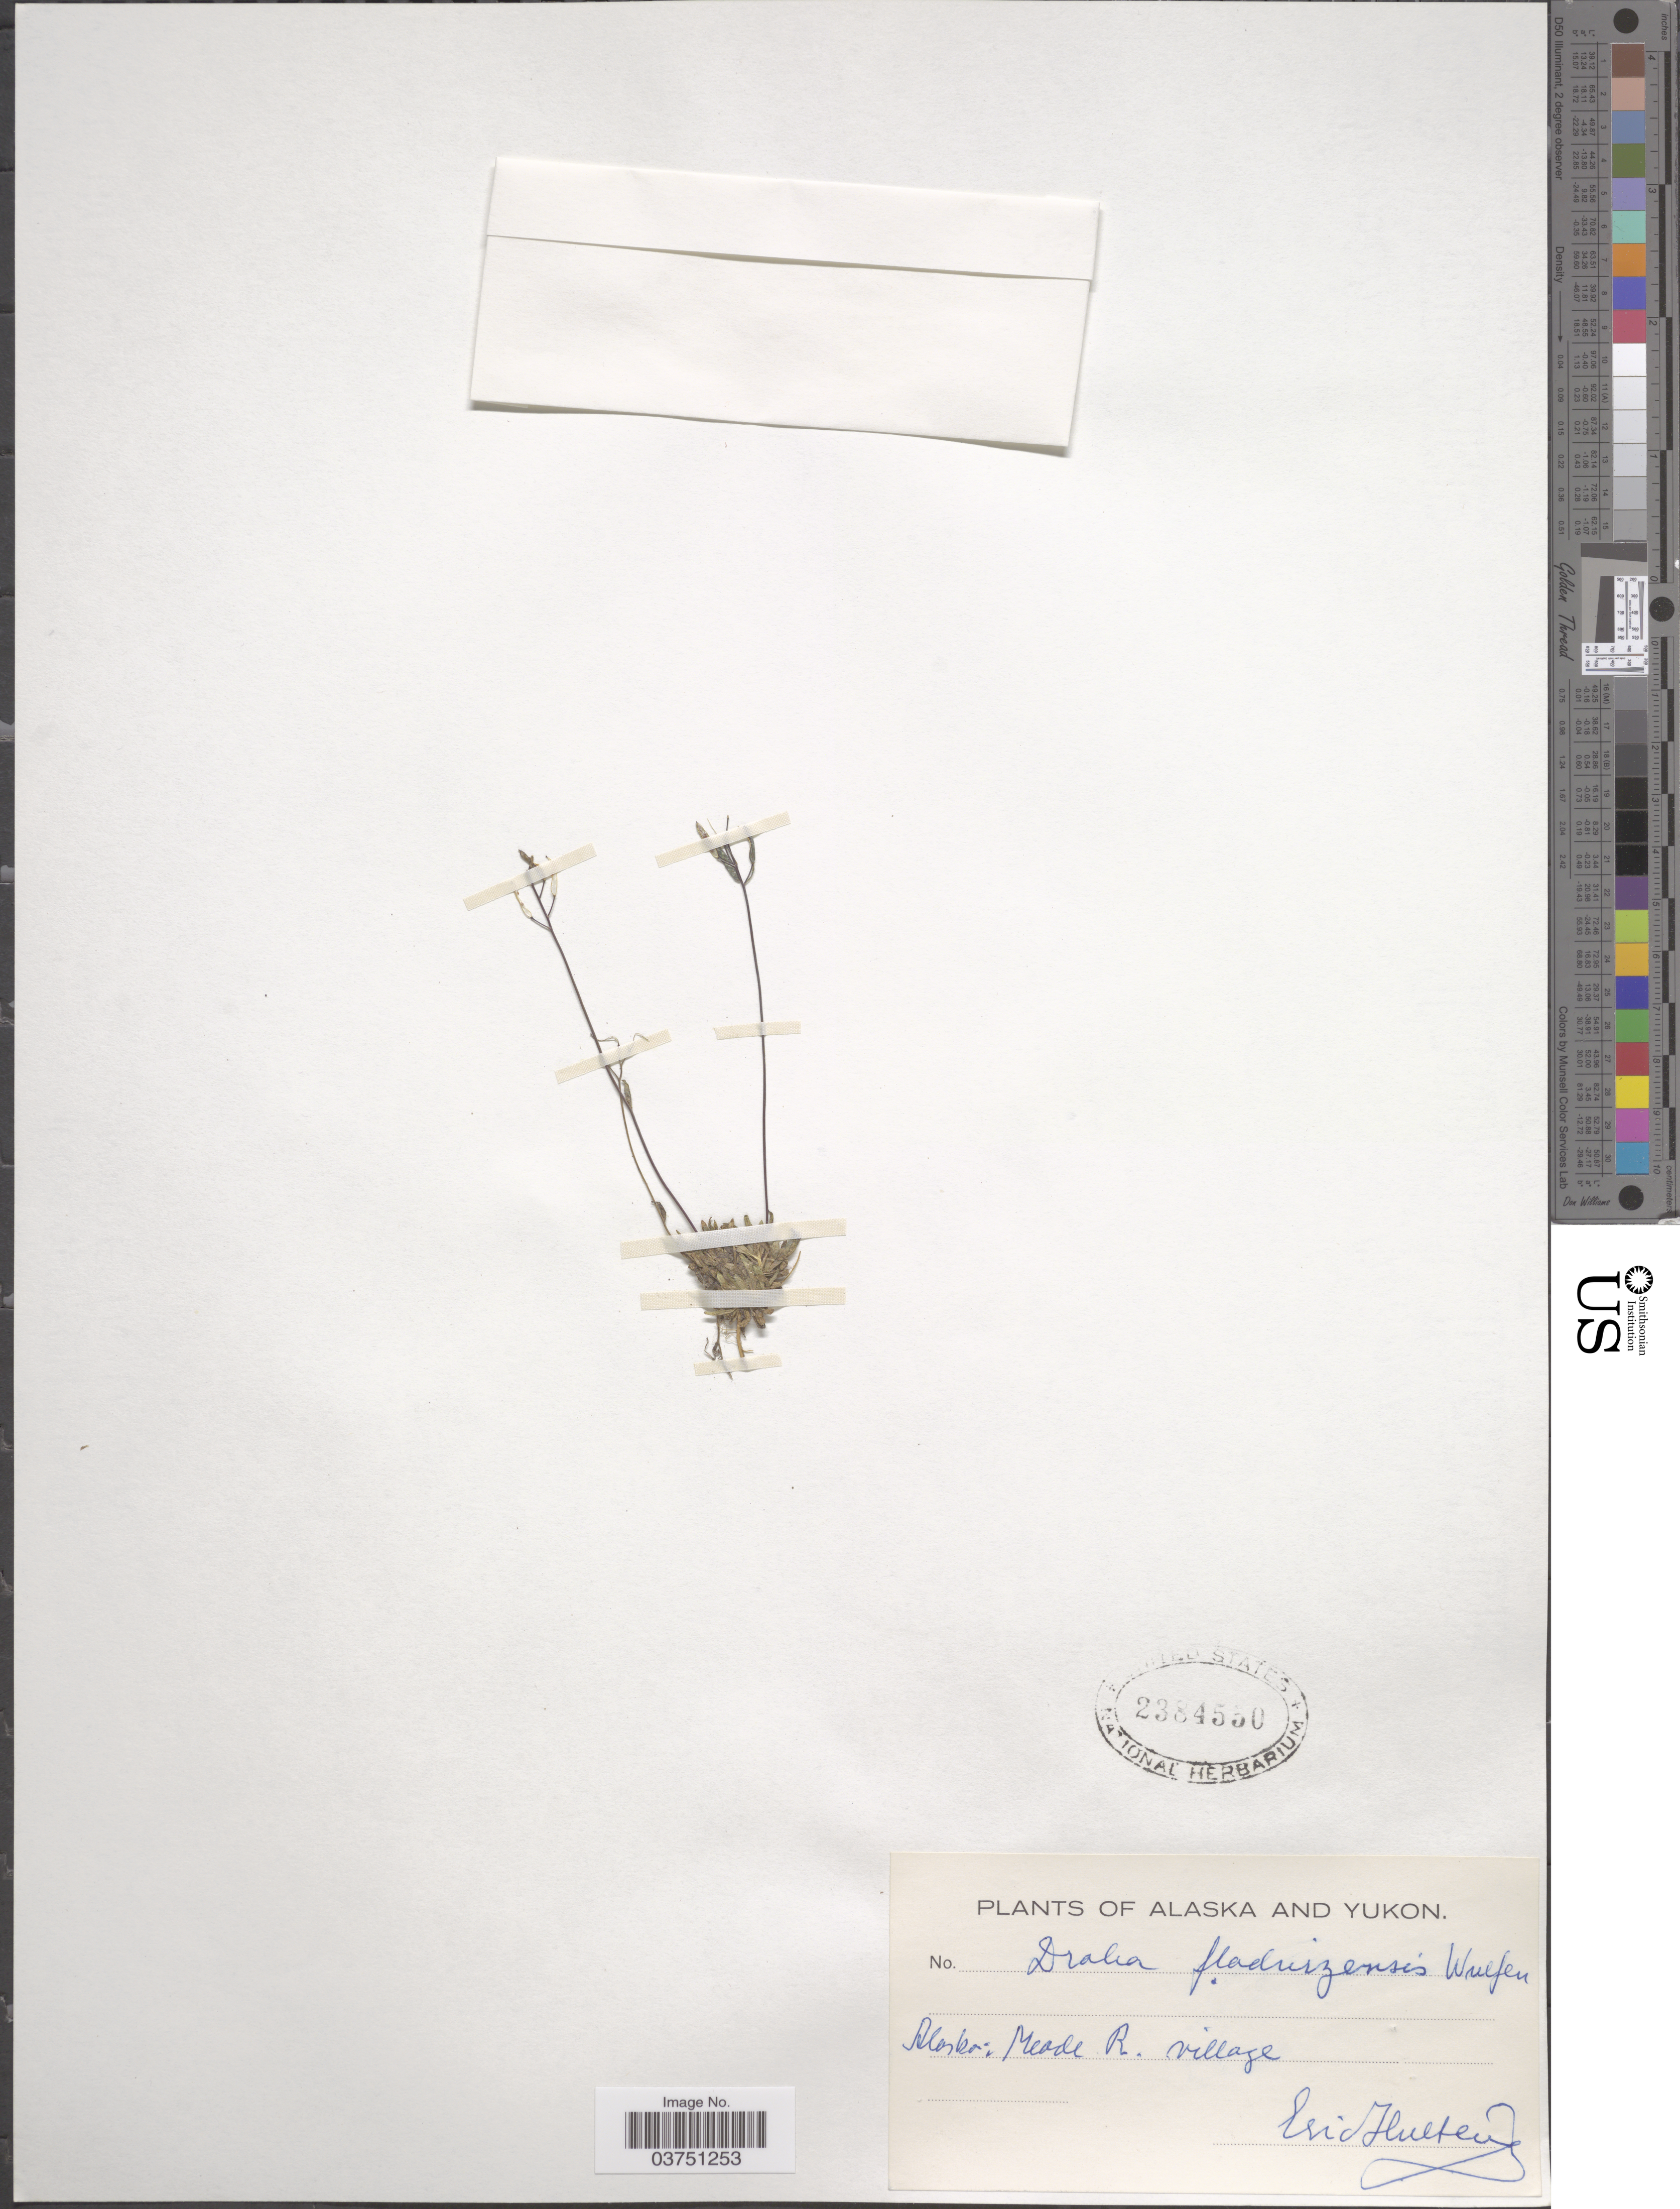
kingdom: Plantae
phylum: Tracheophyta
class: Magnoliopsida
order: Brassicales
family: Brassicaceae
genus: Draba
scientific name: Draba fladnizensis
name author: Wulfen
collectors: E. G. Hultén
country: United States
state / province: Alaska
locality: Meade R. village.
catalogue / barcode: US 2384550